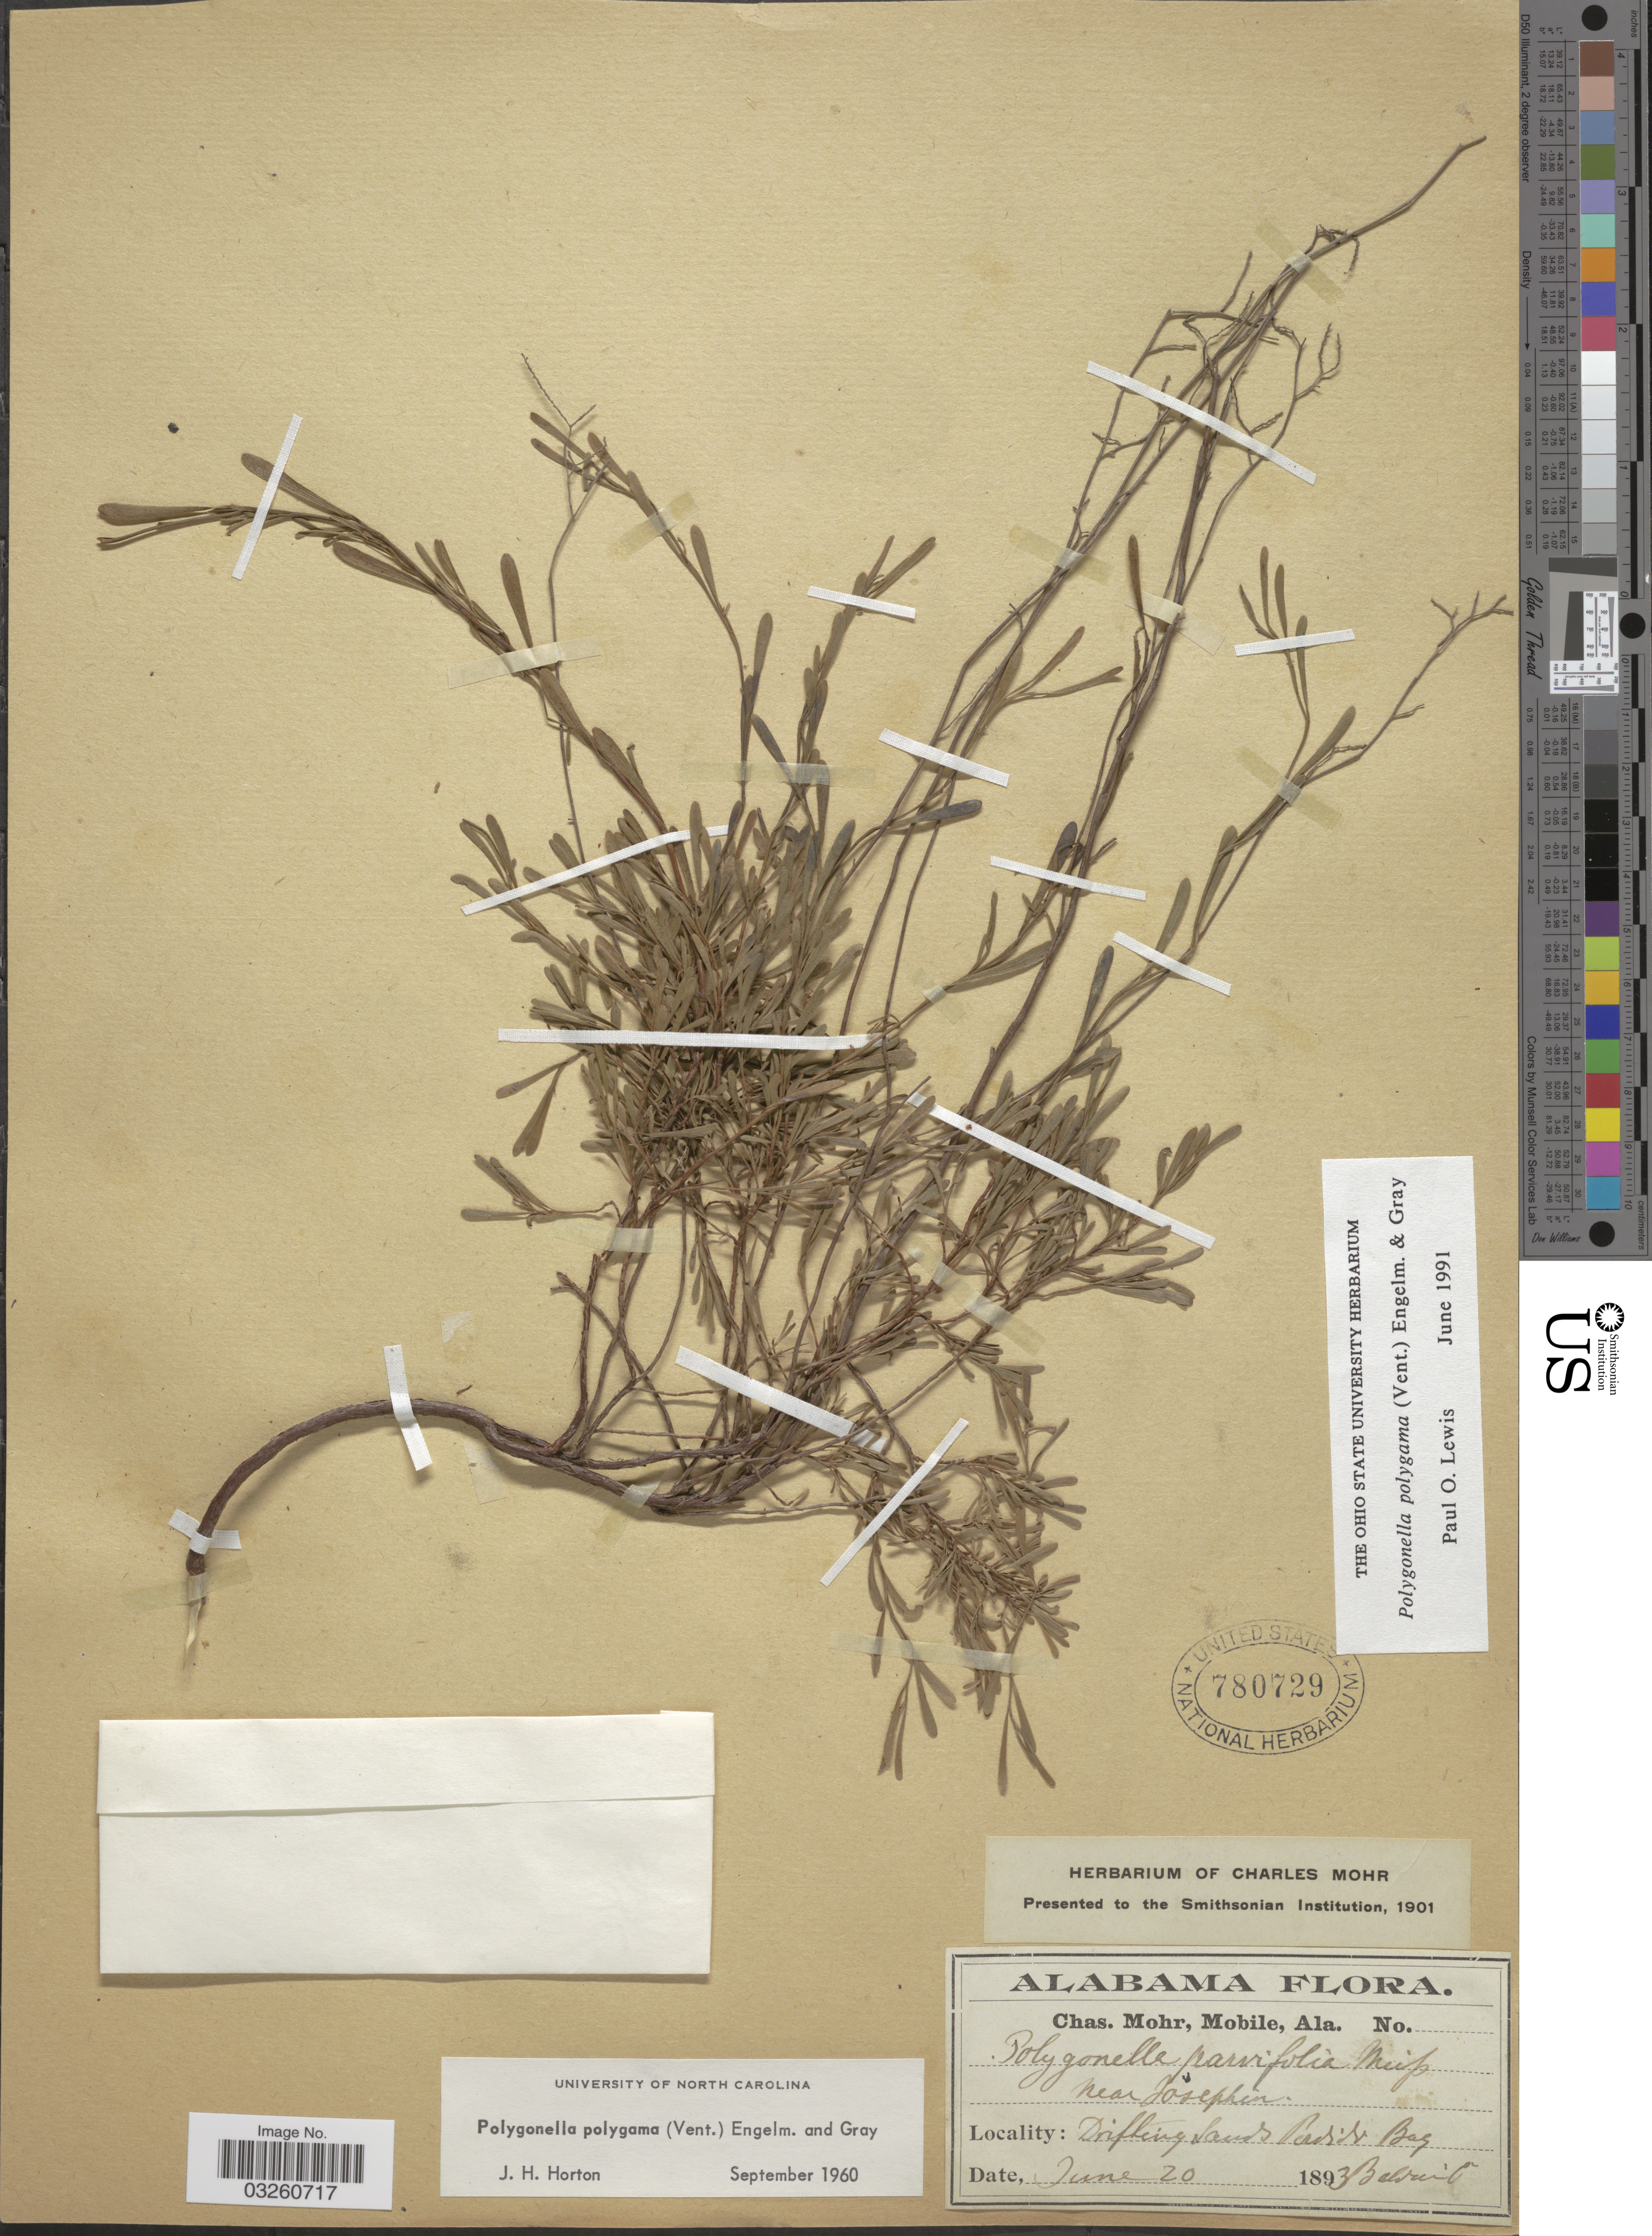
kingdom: Plantae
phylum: Tracheophyta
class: Magnoliopsida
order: Caryophyllales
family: Polygonaceae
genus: Polygonella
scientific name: Polygonella polygama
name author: (Vent.) Engelm. & A. Gray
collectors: Mohr, C. T. (herbarium)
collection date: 1893-06-20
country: United States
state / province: Alabama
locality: Near Josephin. Drifting sands, Perdido Bay, Baldwin.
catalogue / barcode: US 780729